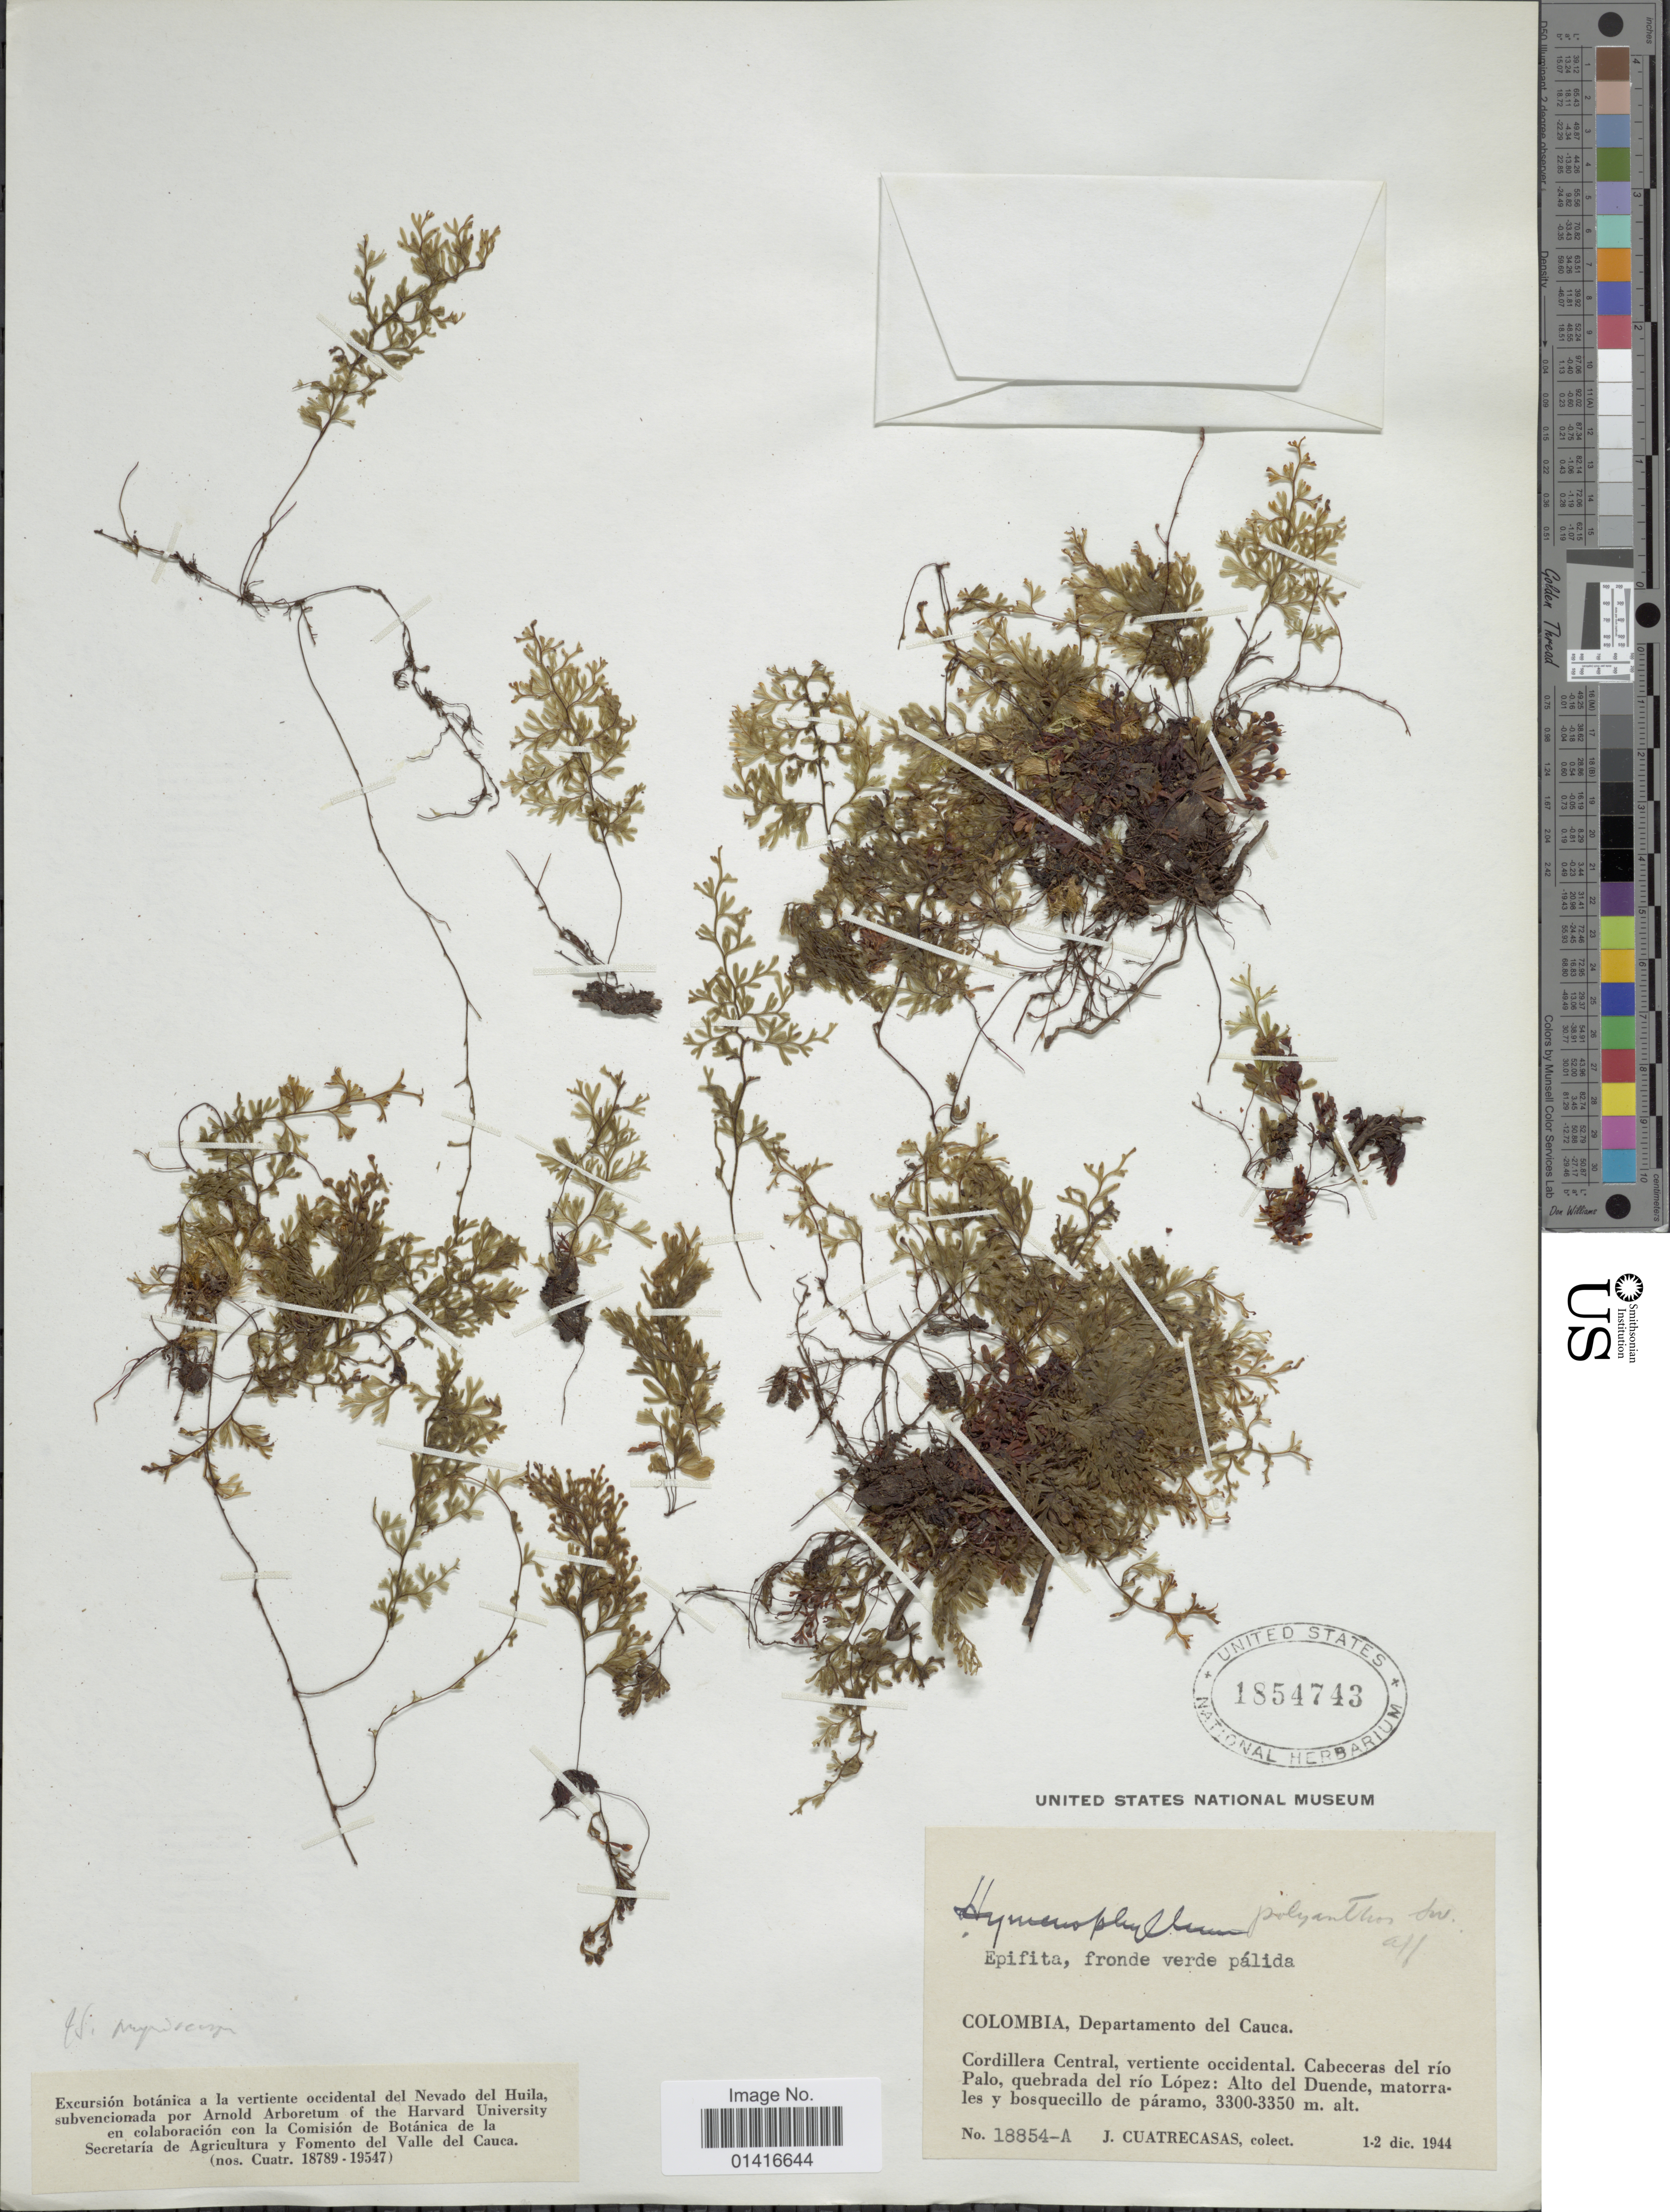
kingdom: Plantae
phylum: Tracheophyta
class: Polypodiopsida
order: Hymenophyllales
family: Hymenophyllaceae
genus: Hymenophyllum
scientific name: Hymenophyllum myriocarpum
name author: Hook.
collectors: J. Cuatrecasas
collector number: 18854-A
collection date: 1944-12-01/1944-12-02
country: Colombia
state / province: Cauca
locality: Cordillera Central, vertiente occidental. Cabeceras del río Palo, quebrada del río López: Alto del Duende, matorrales y bosquecillo de páramo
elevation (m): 3300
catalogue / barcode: US 1854743